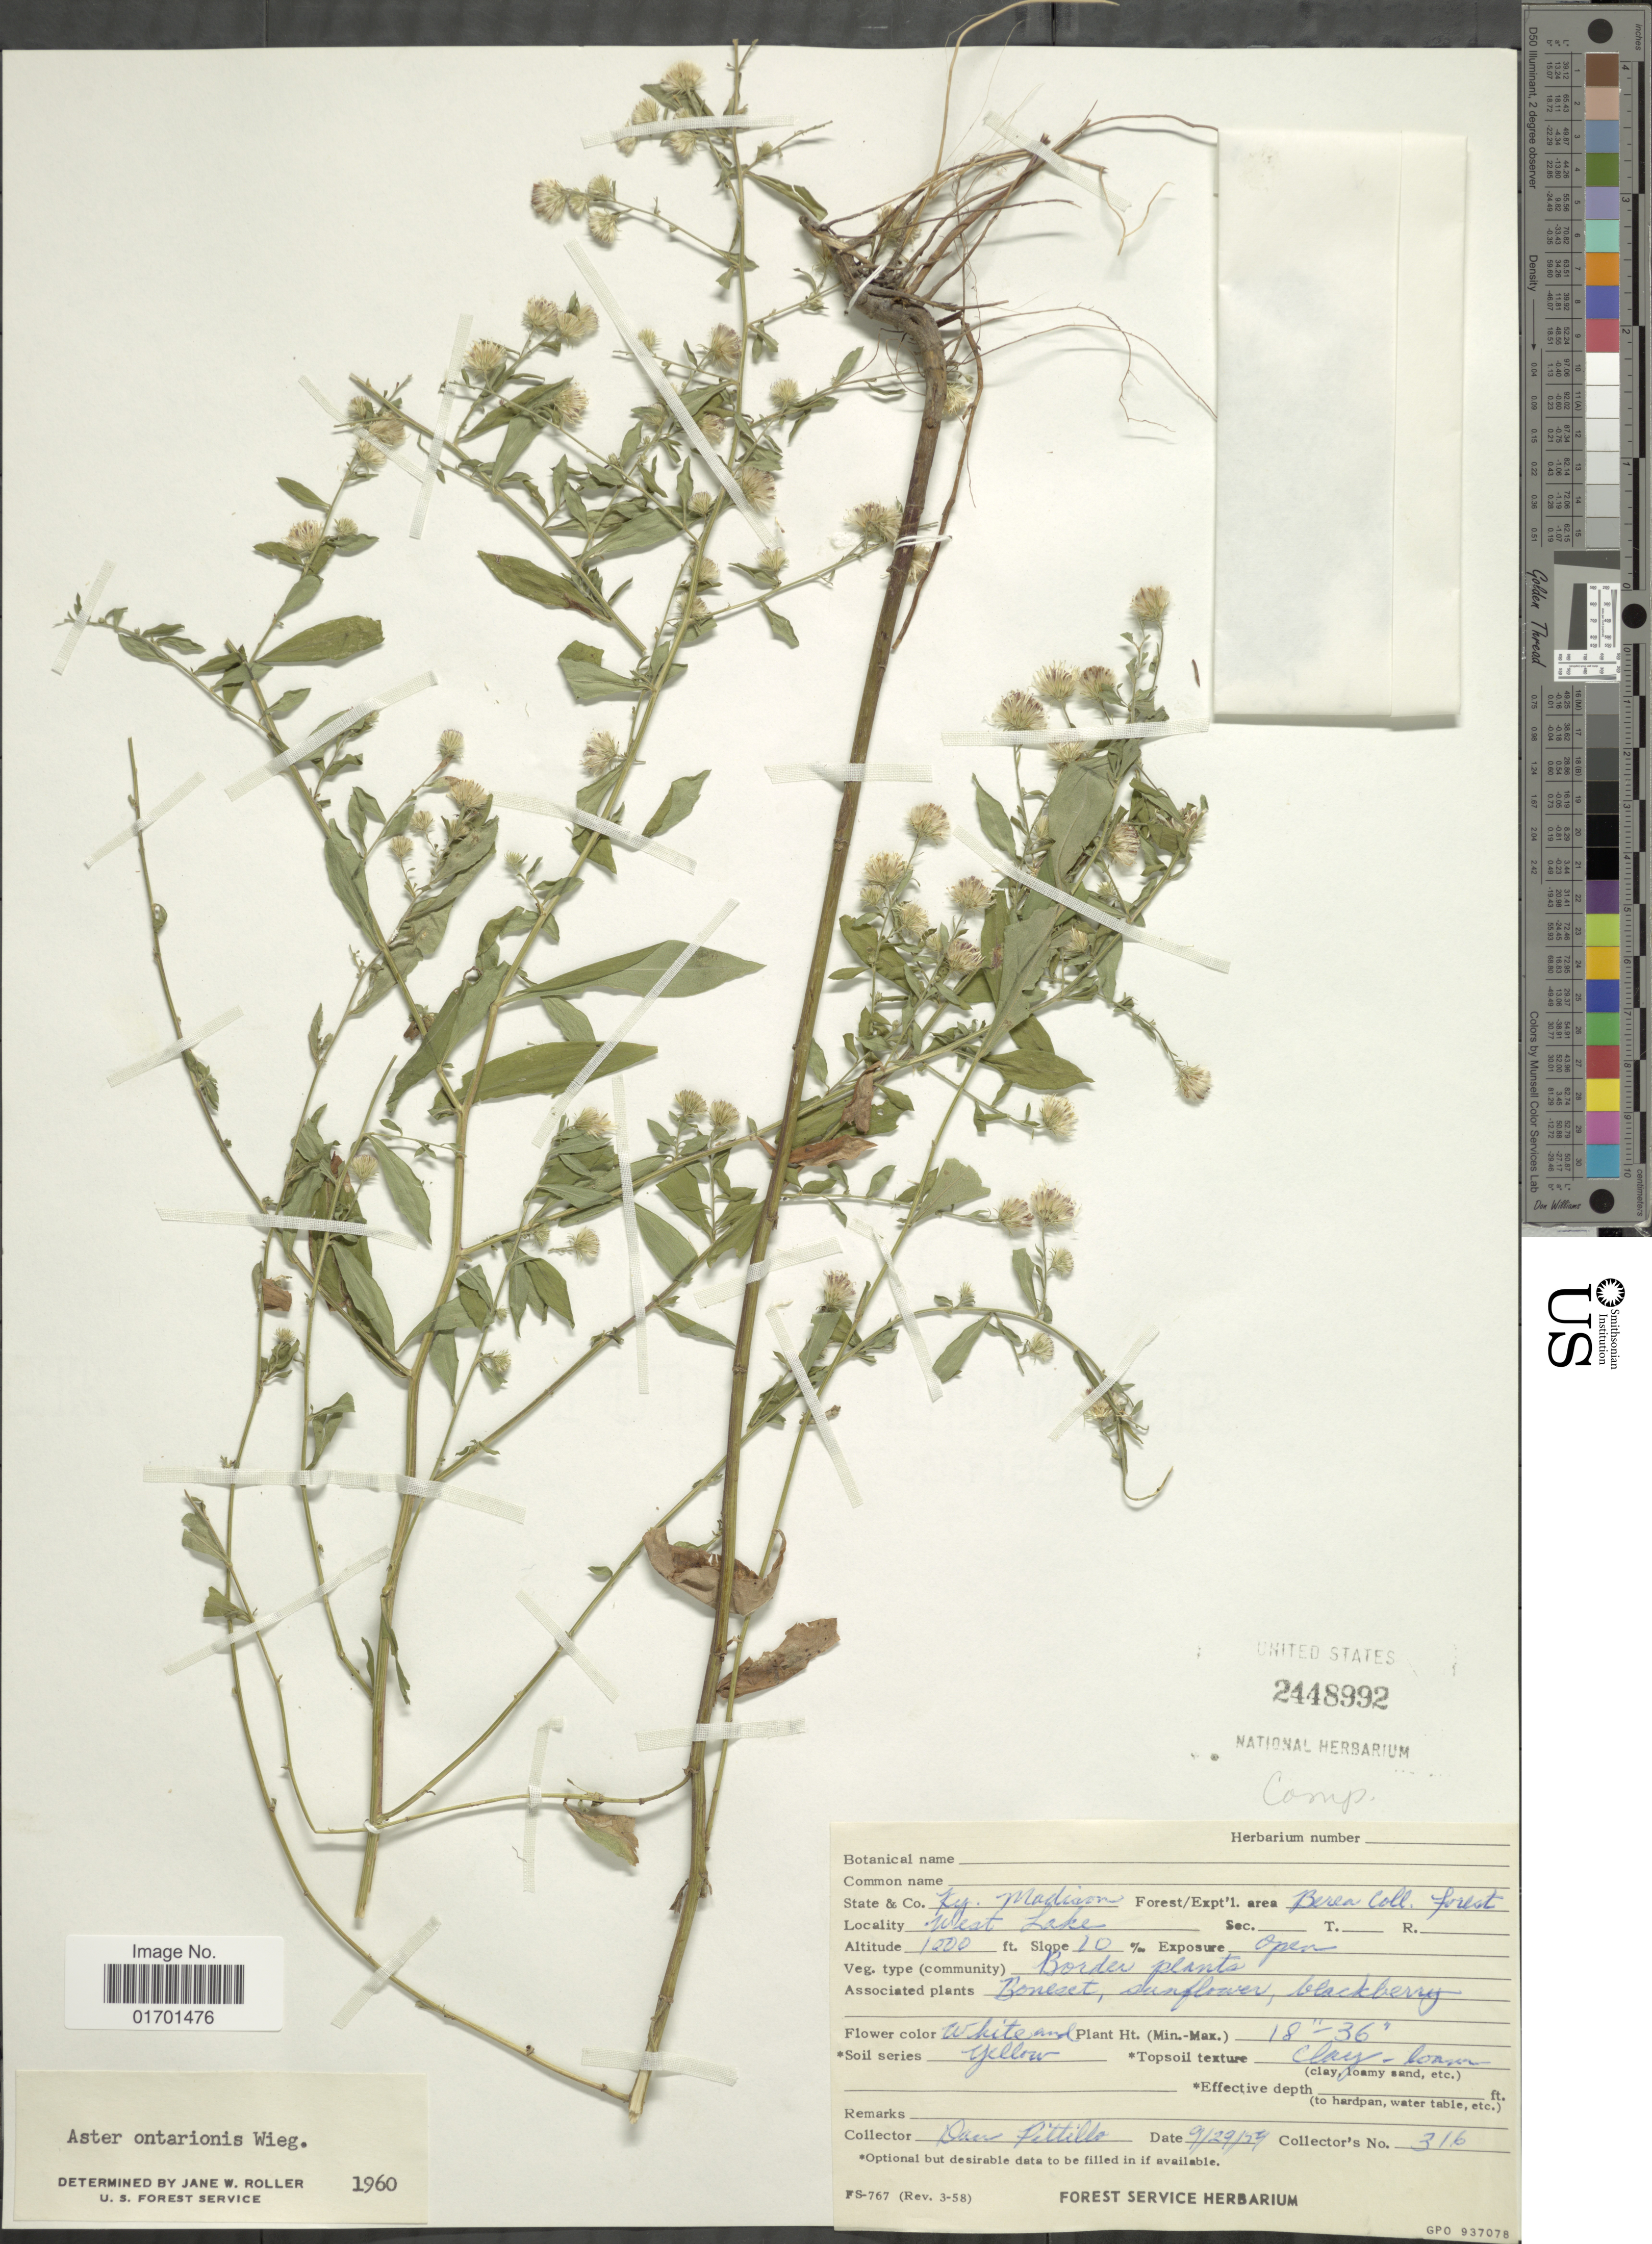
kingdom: Plantae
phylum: Tracheophyta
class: Magnoliopsida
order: Asterales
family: Asteraceae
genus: Symphyotrichum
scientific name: Symphyotrichum ontarionis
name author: (Wiegand) G.L. Nesom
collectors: D. Pittillo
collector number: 316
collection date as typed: Transcribed d/m/y: 29/9/29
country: United States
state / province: Kentucky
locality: Madison, West Lake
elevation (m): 305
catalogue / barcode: US 2448992